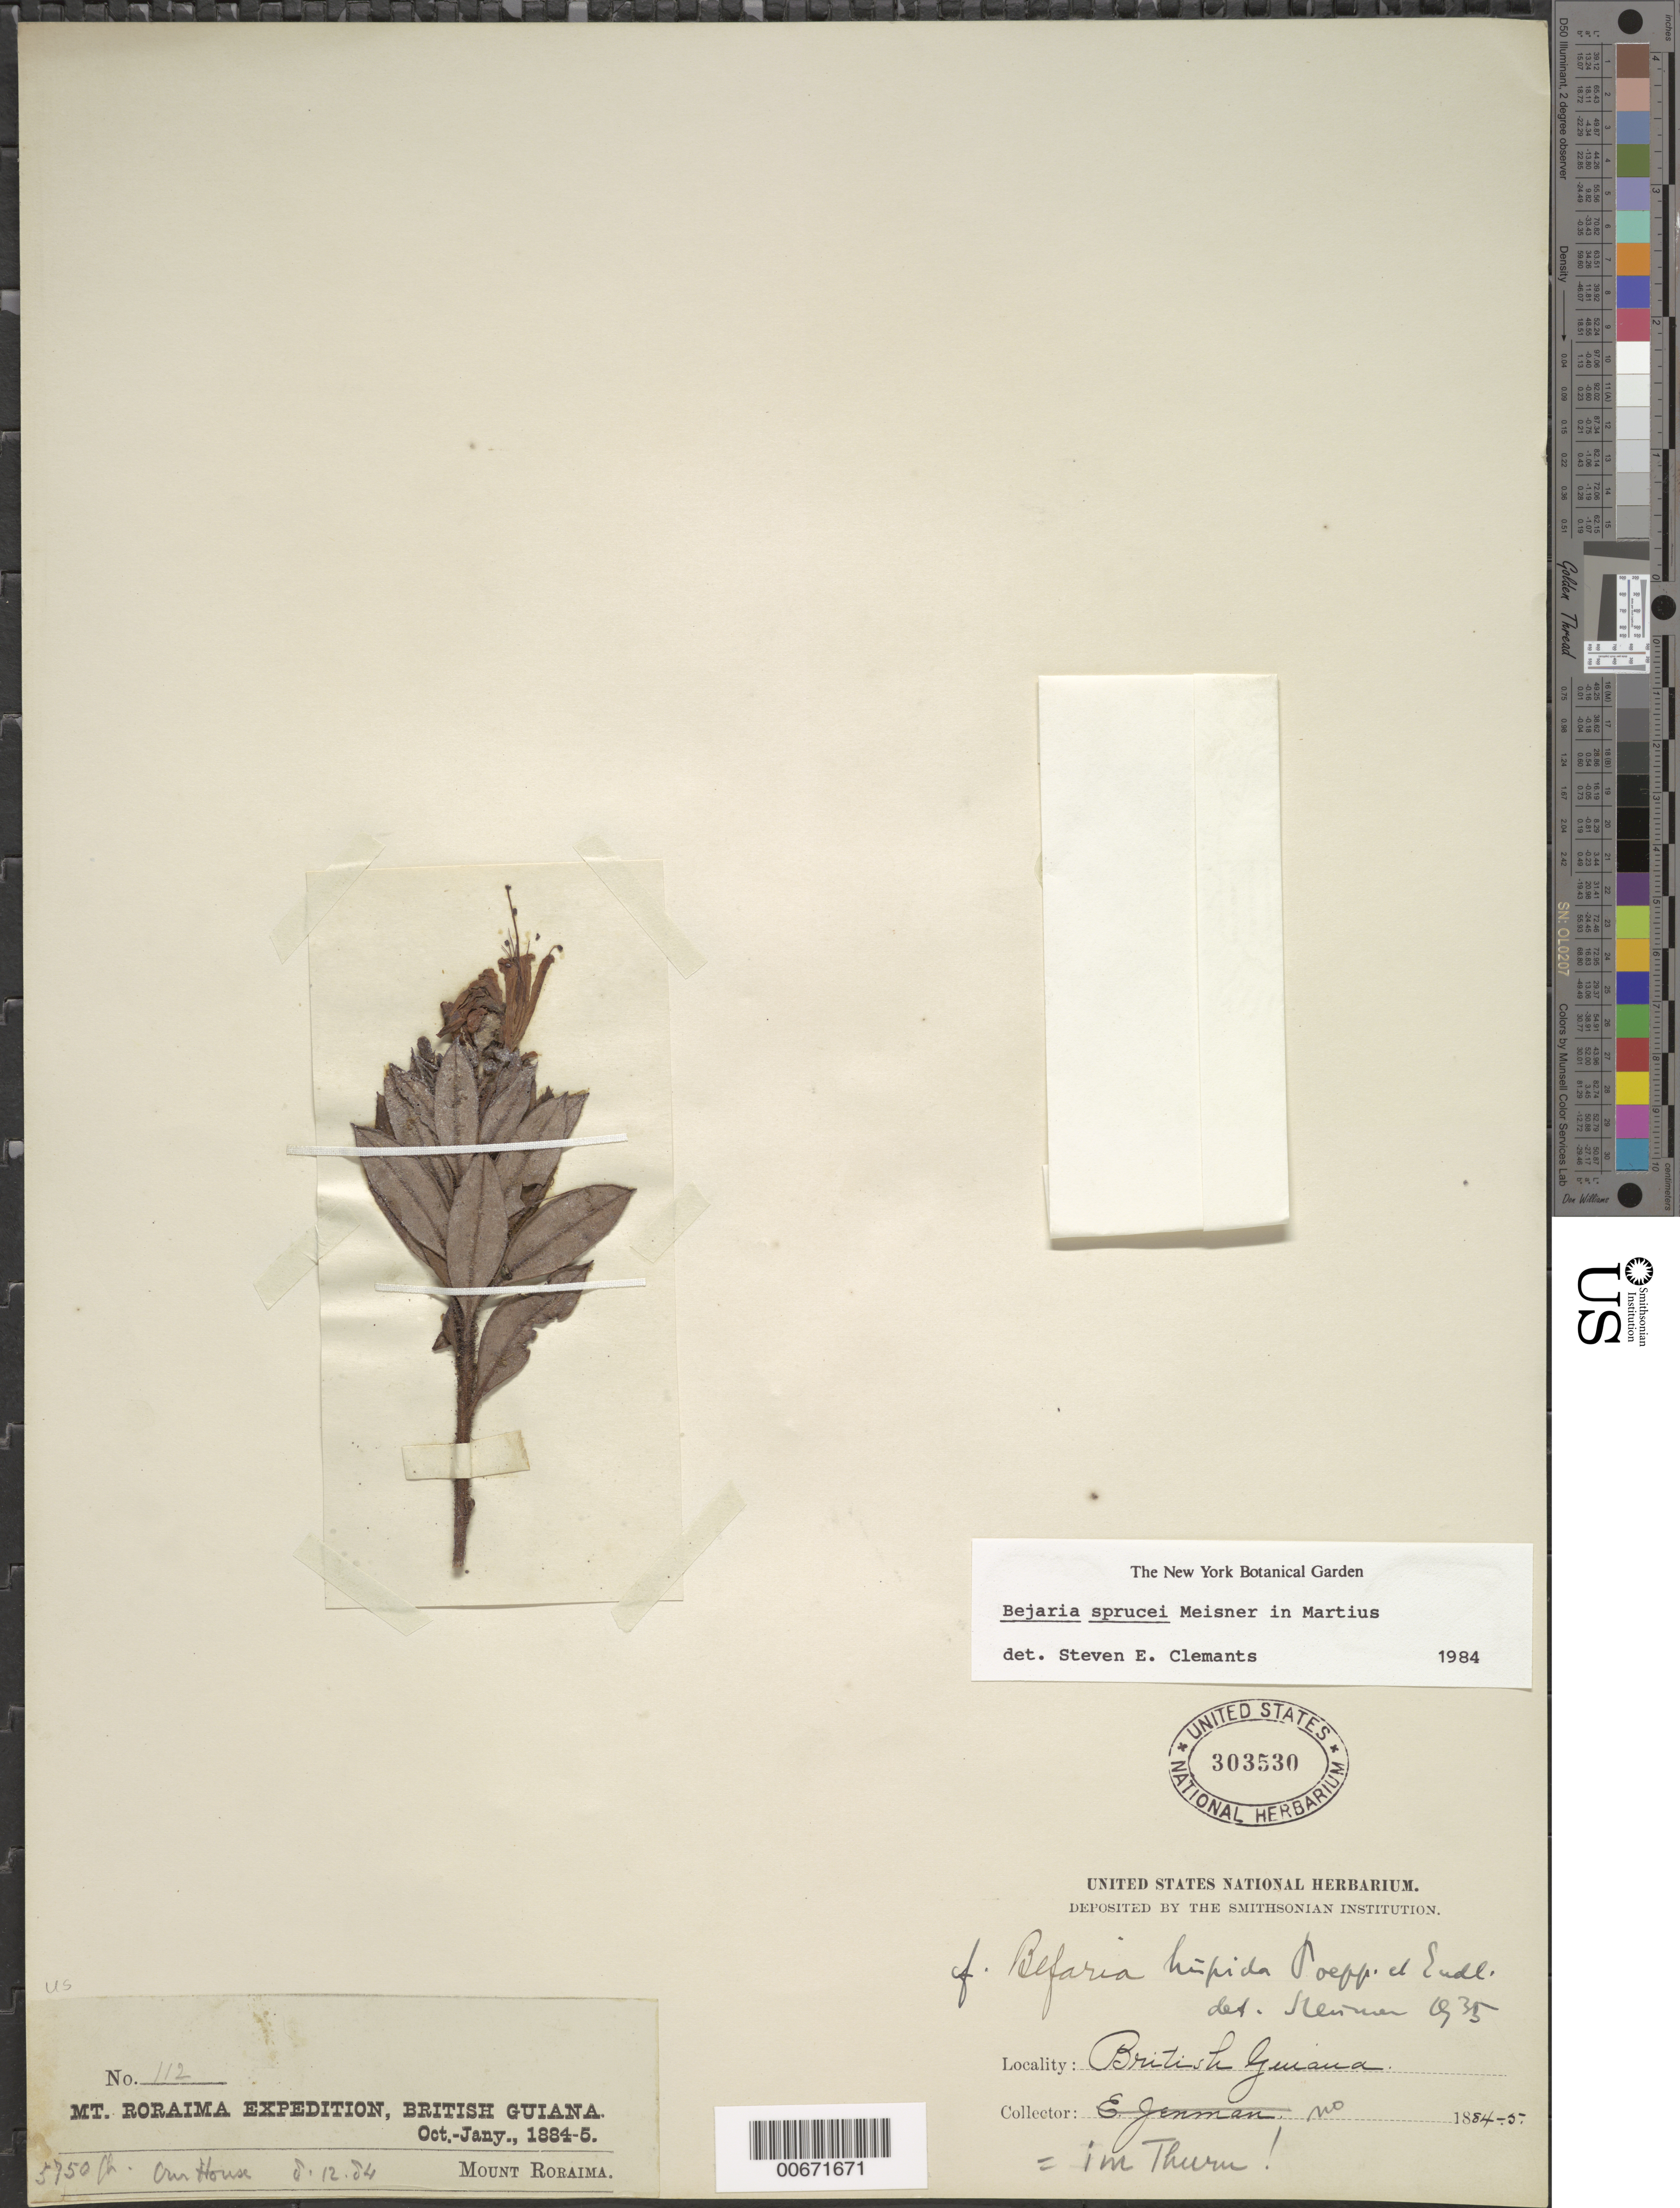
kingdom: Plantae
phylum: Tracheophyta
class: Magnoliopsida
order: Ericales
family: Ericaceae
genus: Bejaria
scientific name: Bejaria sprucei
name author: Meisn.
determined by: Clemants, S. E.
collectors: E. F. im Thurn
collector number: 112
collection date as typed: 8 December 1884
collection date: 1884-12-08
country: Guyana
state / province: Cuyuni-Mazaruni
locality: Mt. Roraima, "Our House"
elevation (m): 1753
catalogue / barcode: US 303530